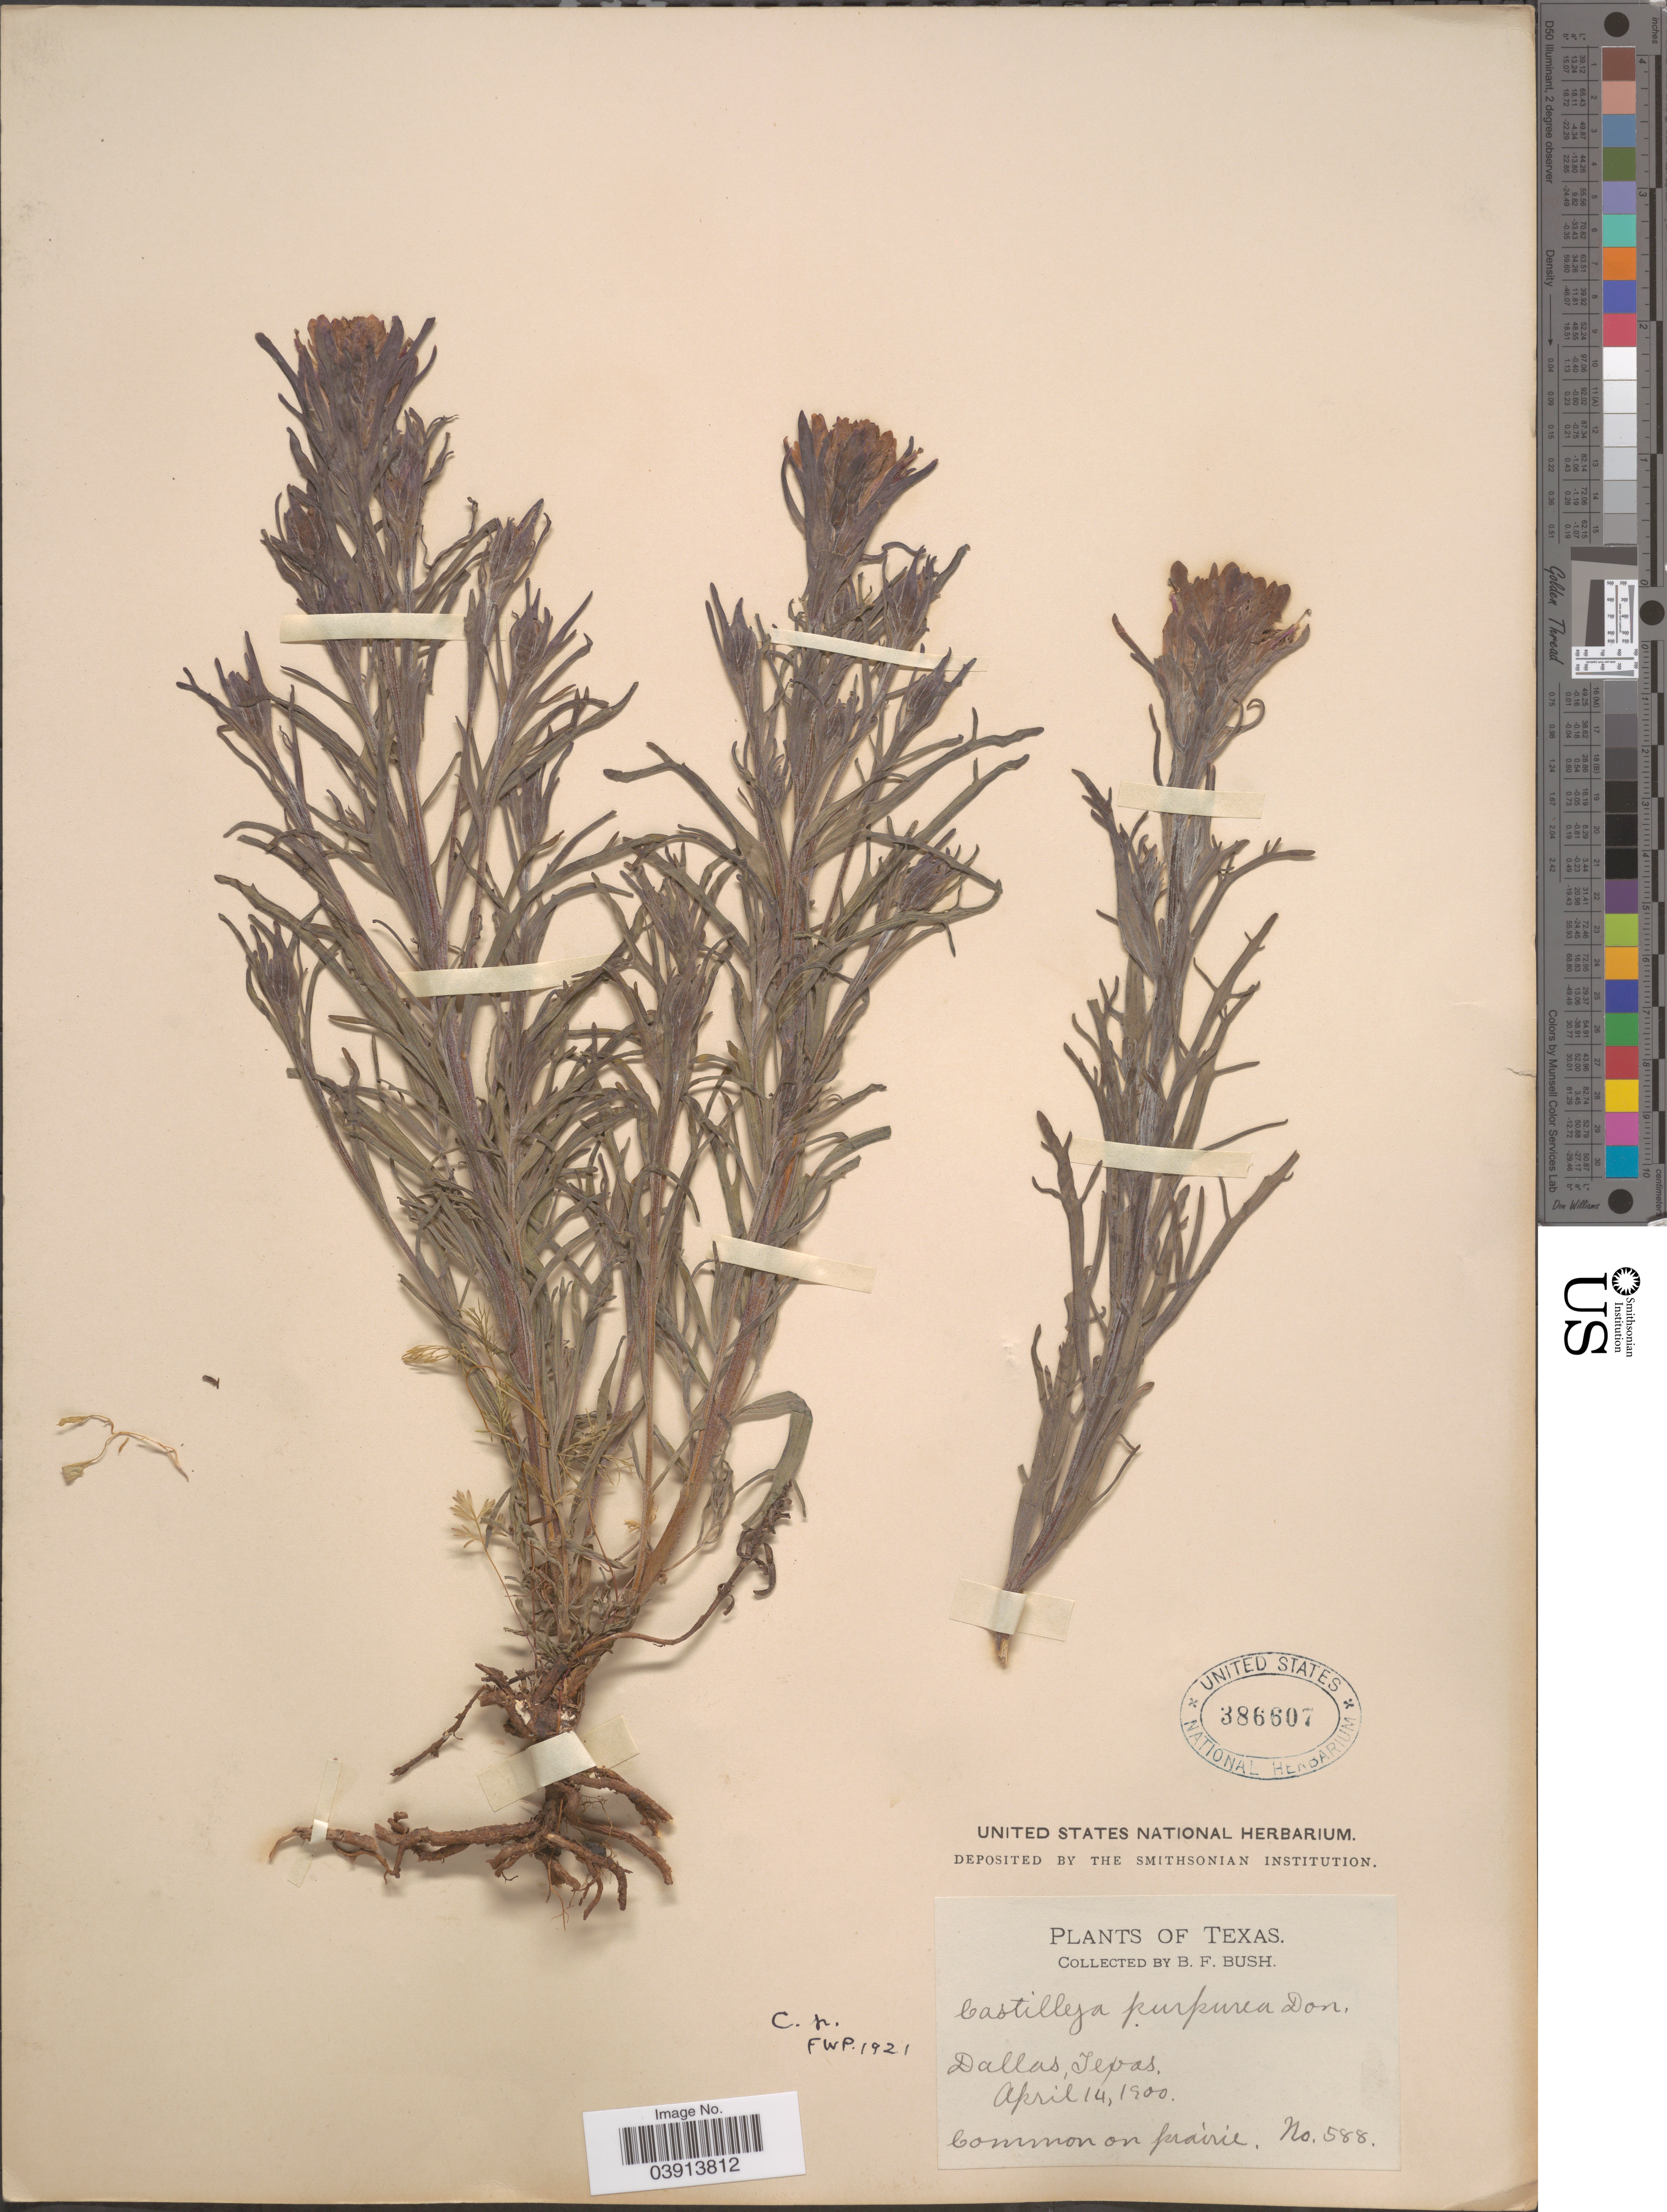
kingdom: Plantae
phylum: Tracheophyta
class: Magnoliopsida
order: Lamiales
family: Orobanchaceae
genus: Castilleja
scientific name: Castilleja purpurea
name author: (Nutt.) G. Don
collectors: B. F. Bush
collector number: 588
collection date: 1900-04-14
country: United States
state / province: Texas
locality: Dallas.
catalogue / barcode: US 386607